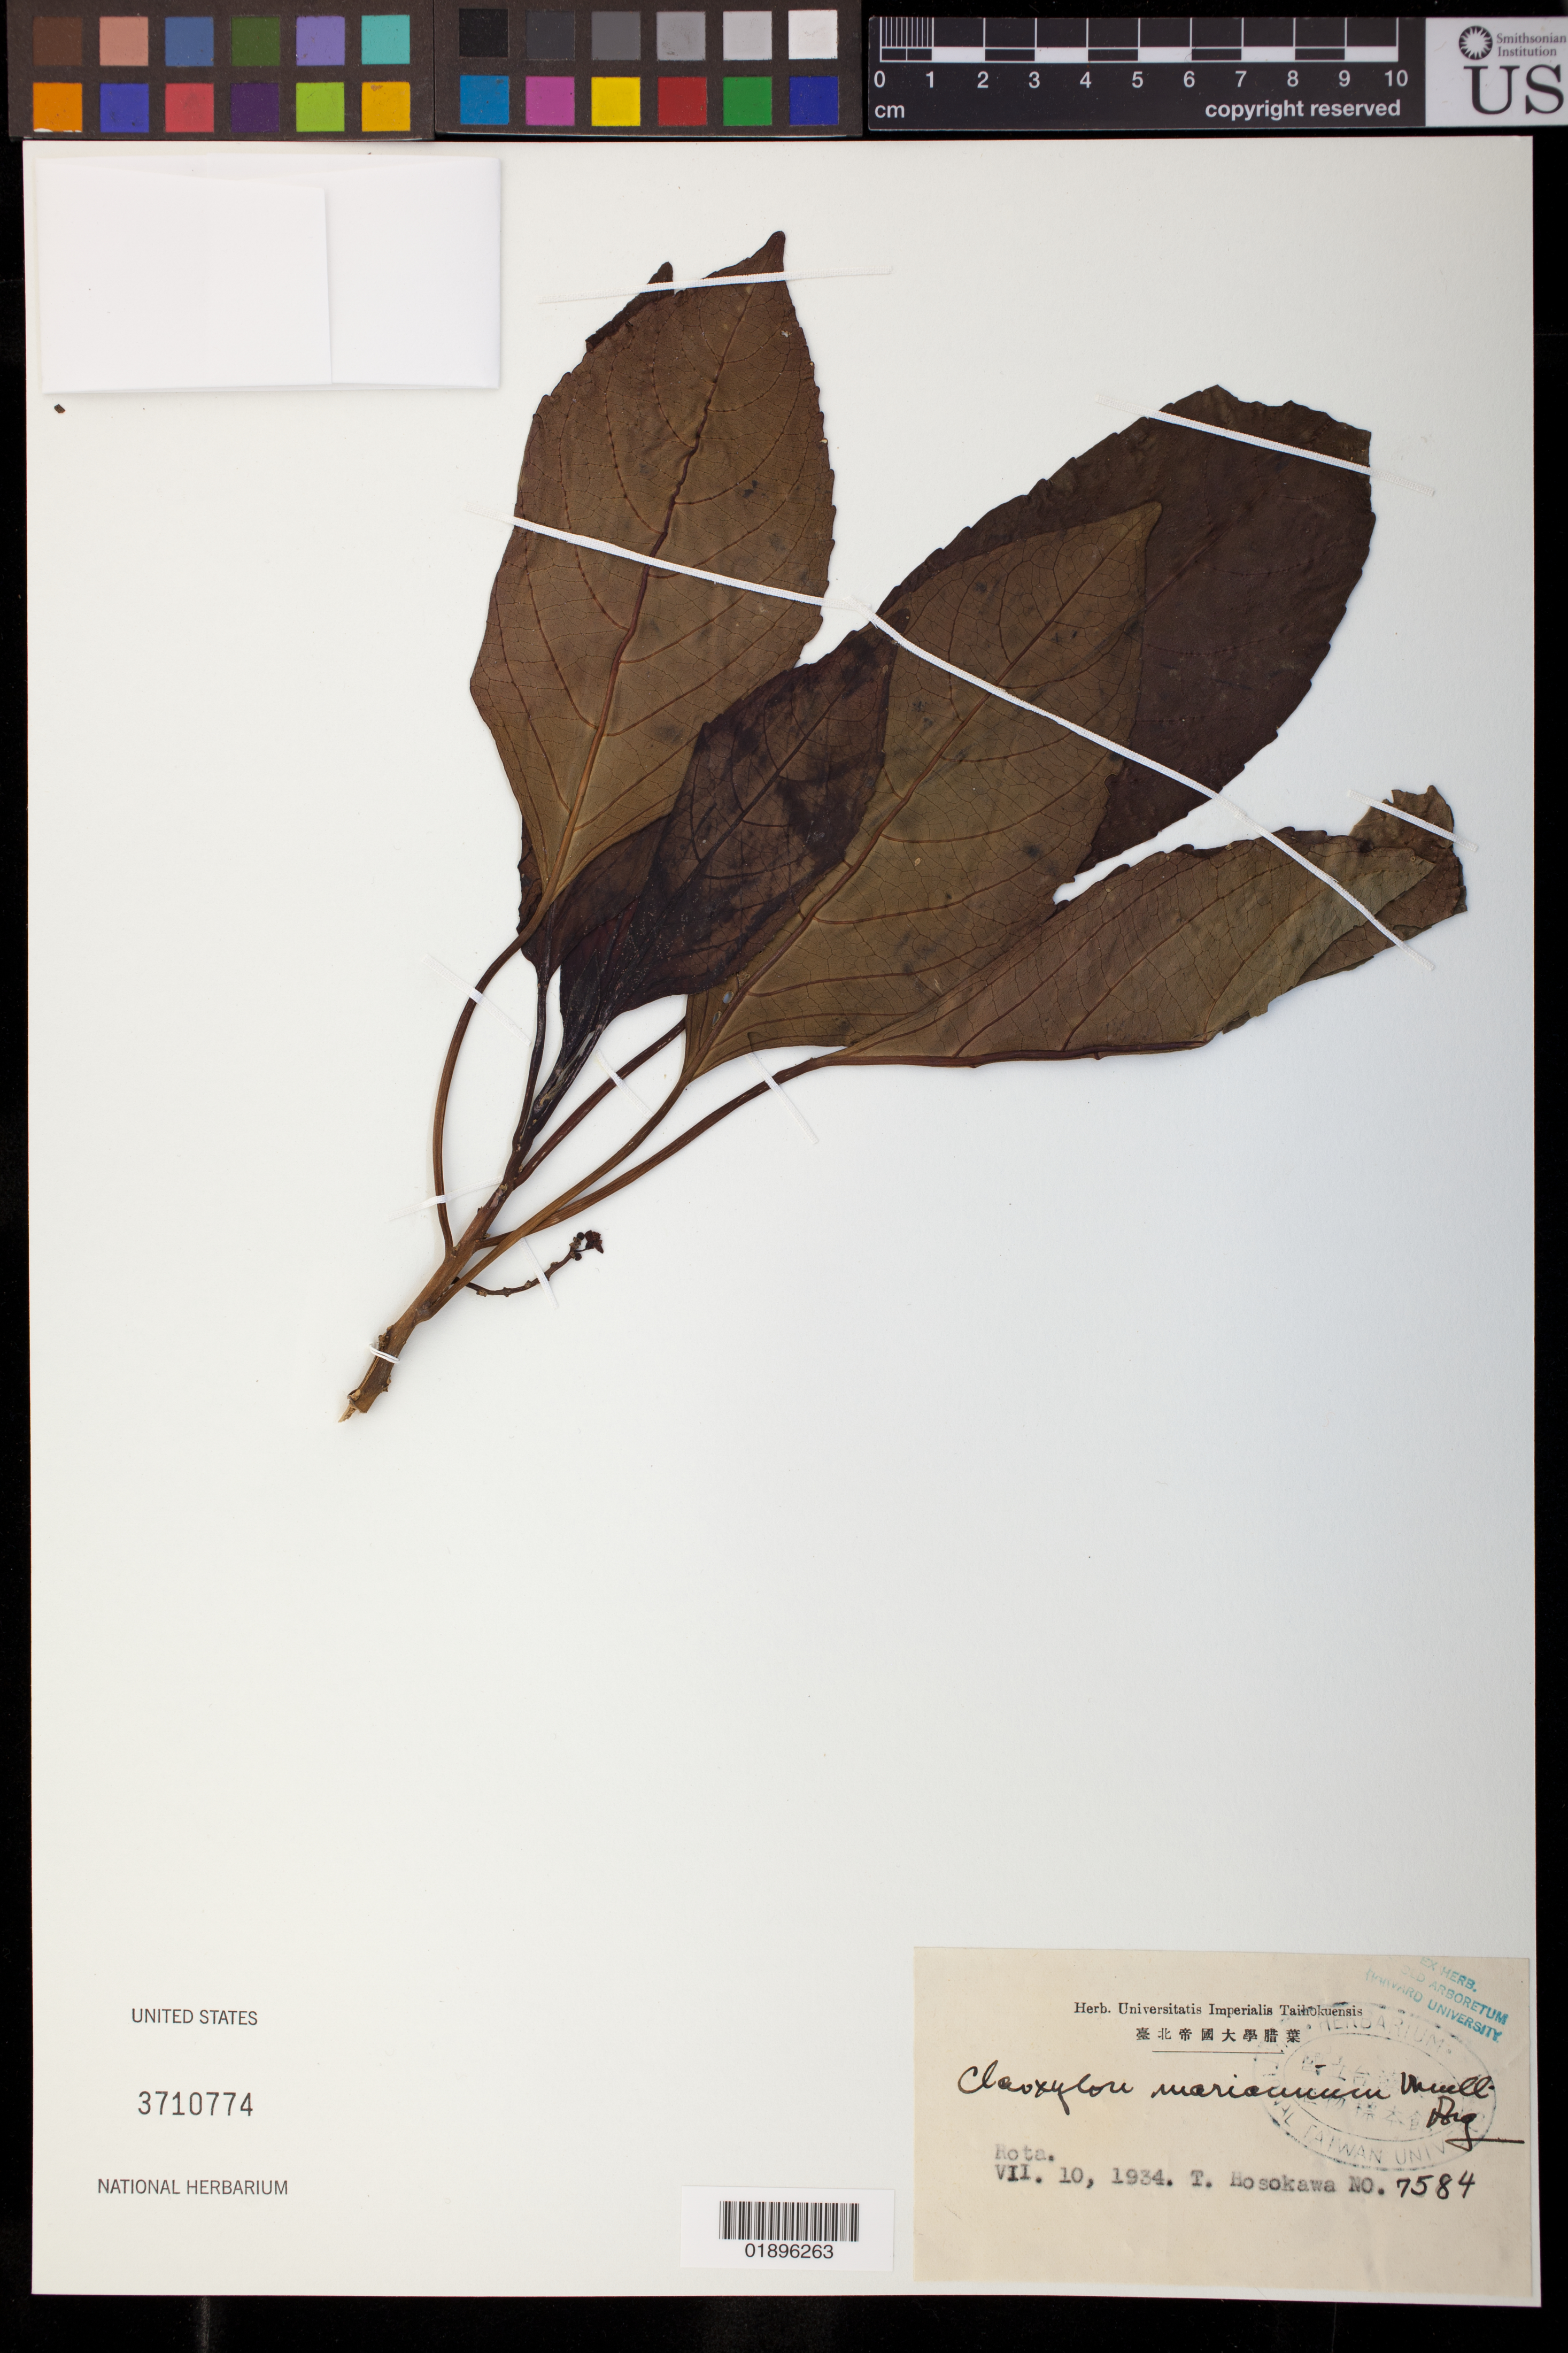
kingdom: Plantae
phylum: Tracheophyta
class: Magnoliopsida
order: Malpighiales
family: Euphorbiaceae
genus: Claoxylon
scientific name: Claoxylon marianum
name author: Müll. Arg.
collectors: T. Hosokawa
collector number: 7584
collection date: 1934-07-10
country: Northern Mariana Islands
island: Rota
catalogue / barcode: US 3710774